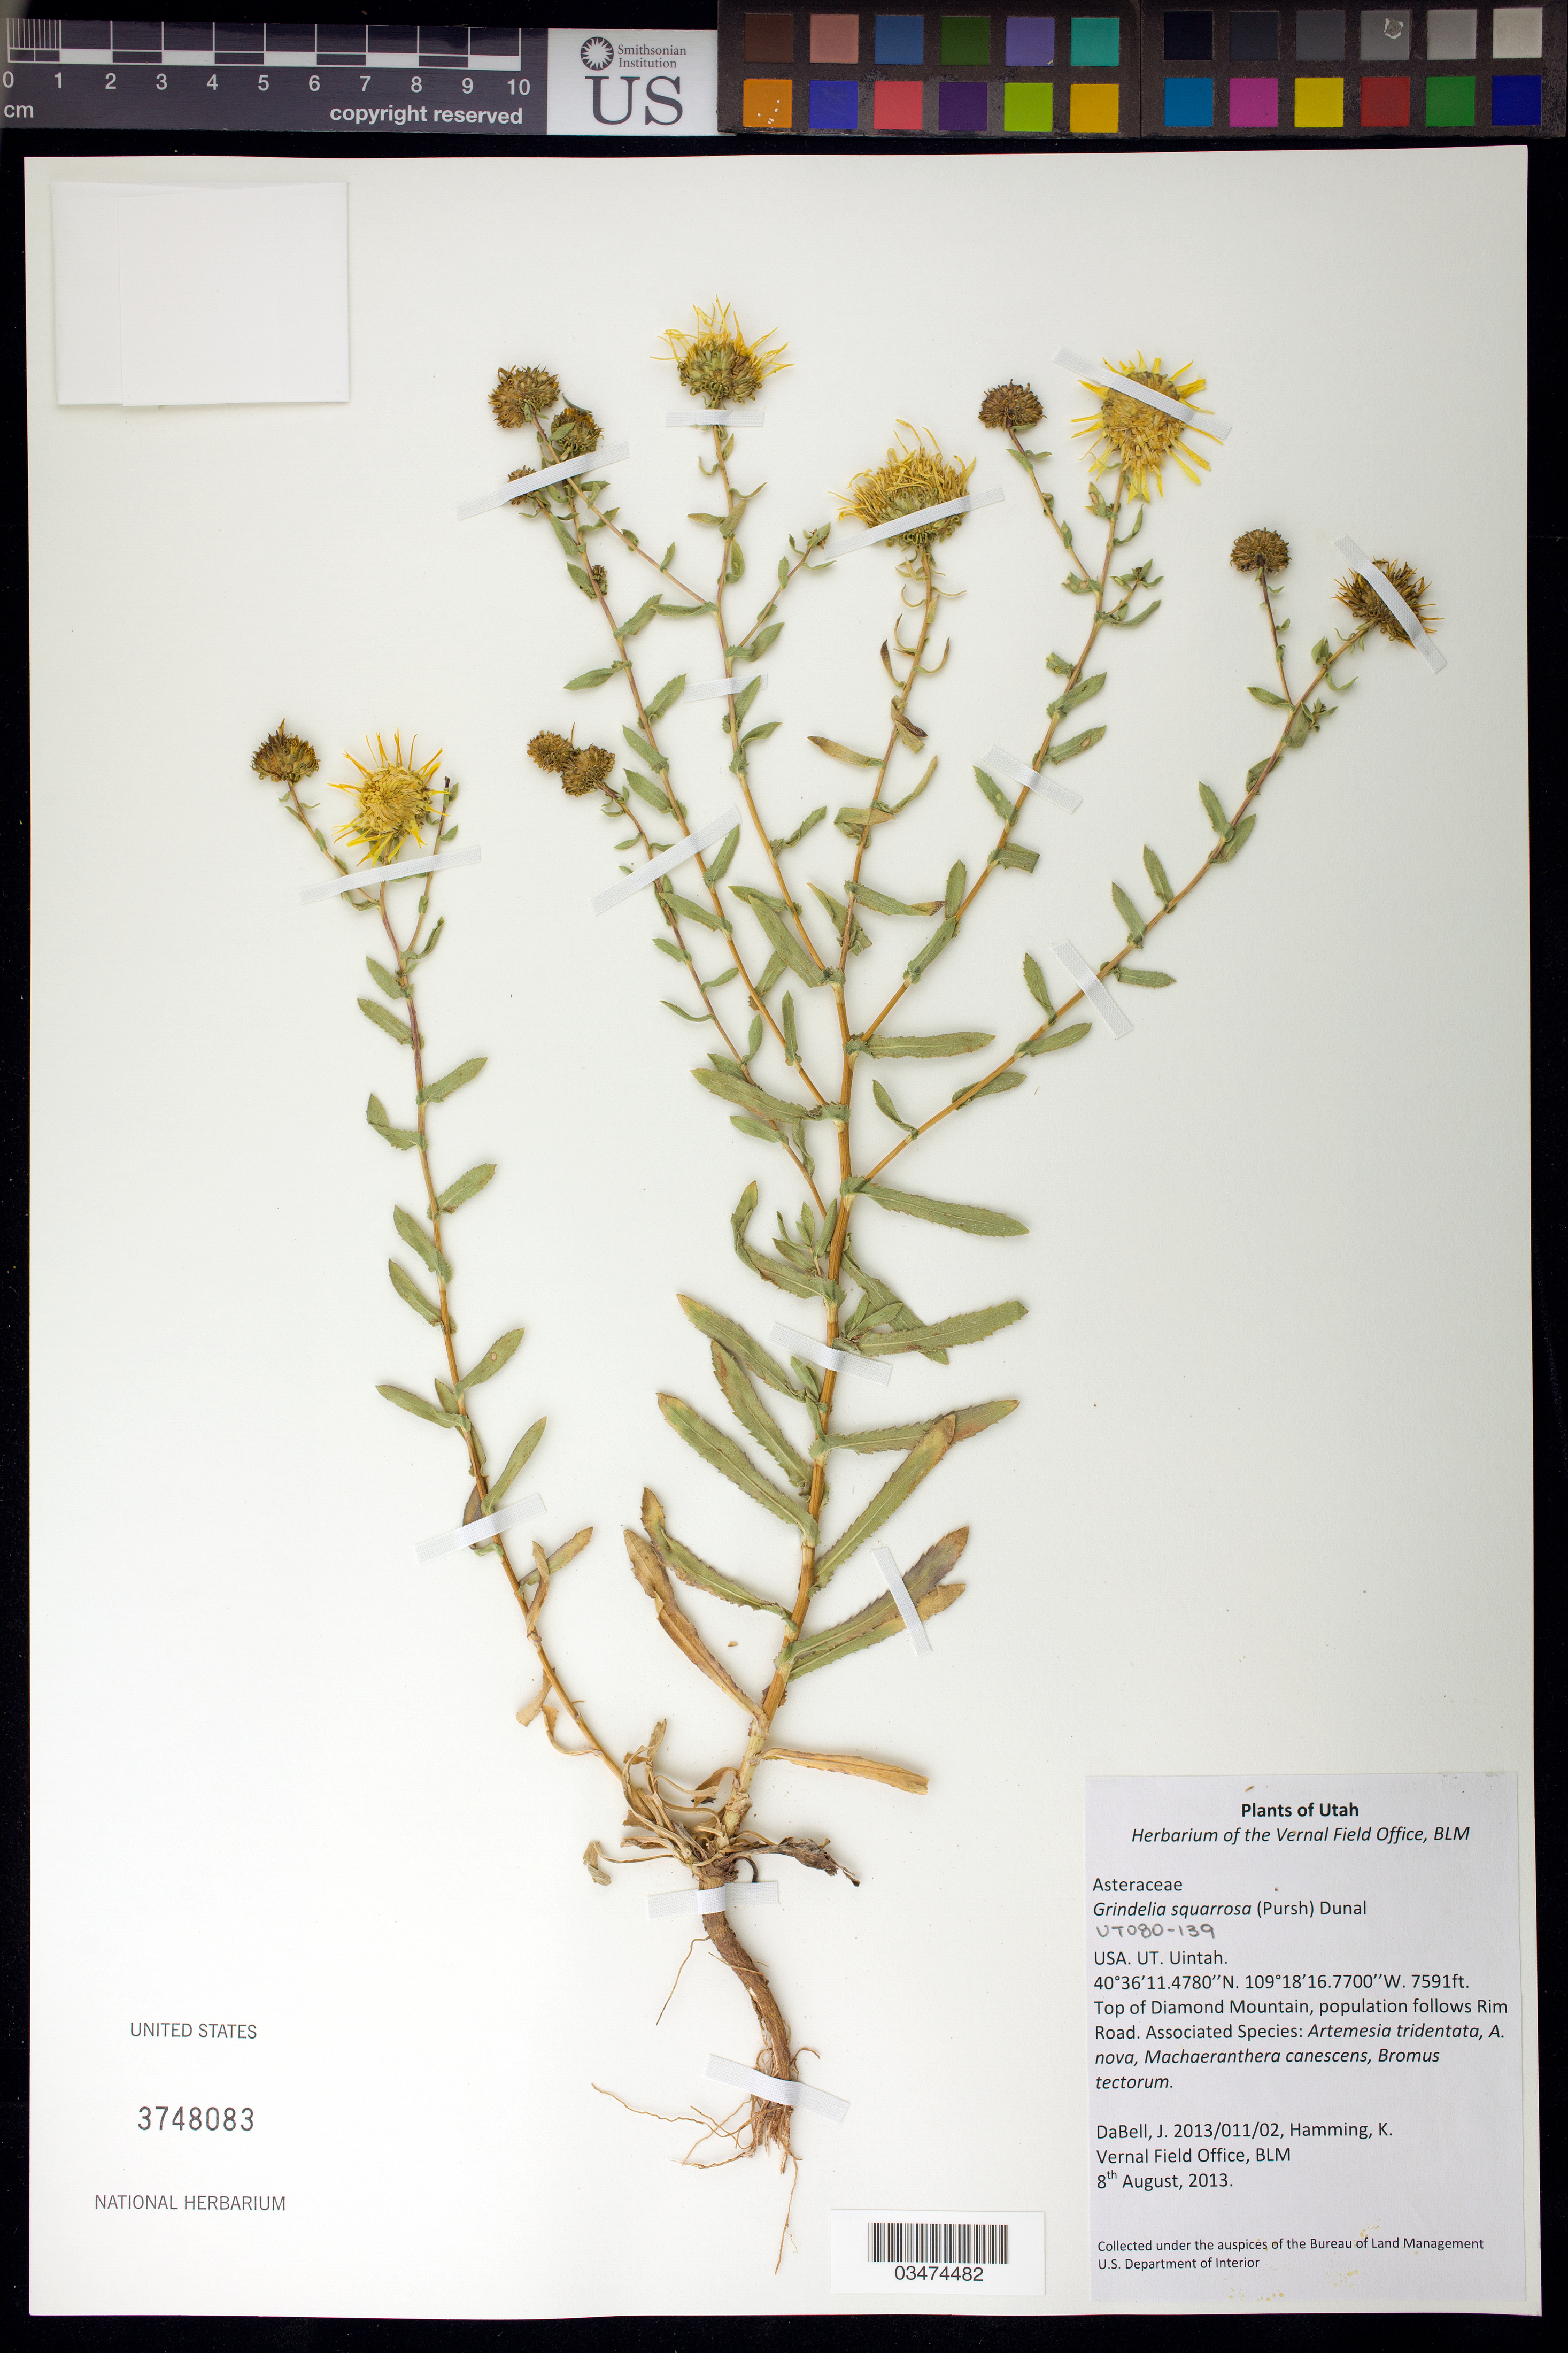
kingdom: Plantae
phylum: Tracheophyta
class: Magnoliopsida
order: Asterales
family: Asteraceae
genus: Grindelia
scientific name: Grindelia squarrosa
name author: (Pursh) Dunal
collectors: J. DaBell & K. Hamming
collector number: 2013/011/02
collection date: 2013-08-08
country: United States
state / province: Utah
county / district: Uintah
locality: Top of Diamond Mountain, Rim Rd.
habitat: With Artemisia tridentata, Bromus tectorum, ect.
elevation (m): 2314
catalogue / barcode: US 3748083